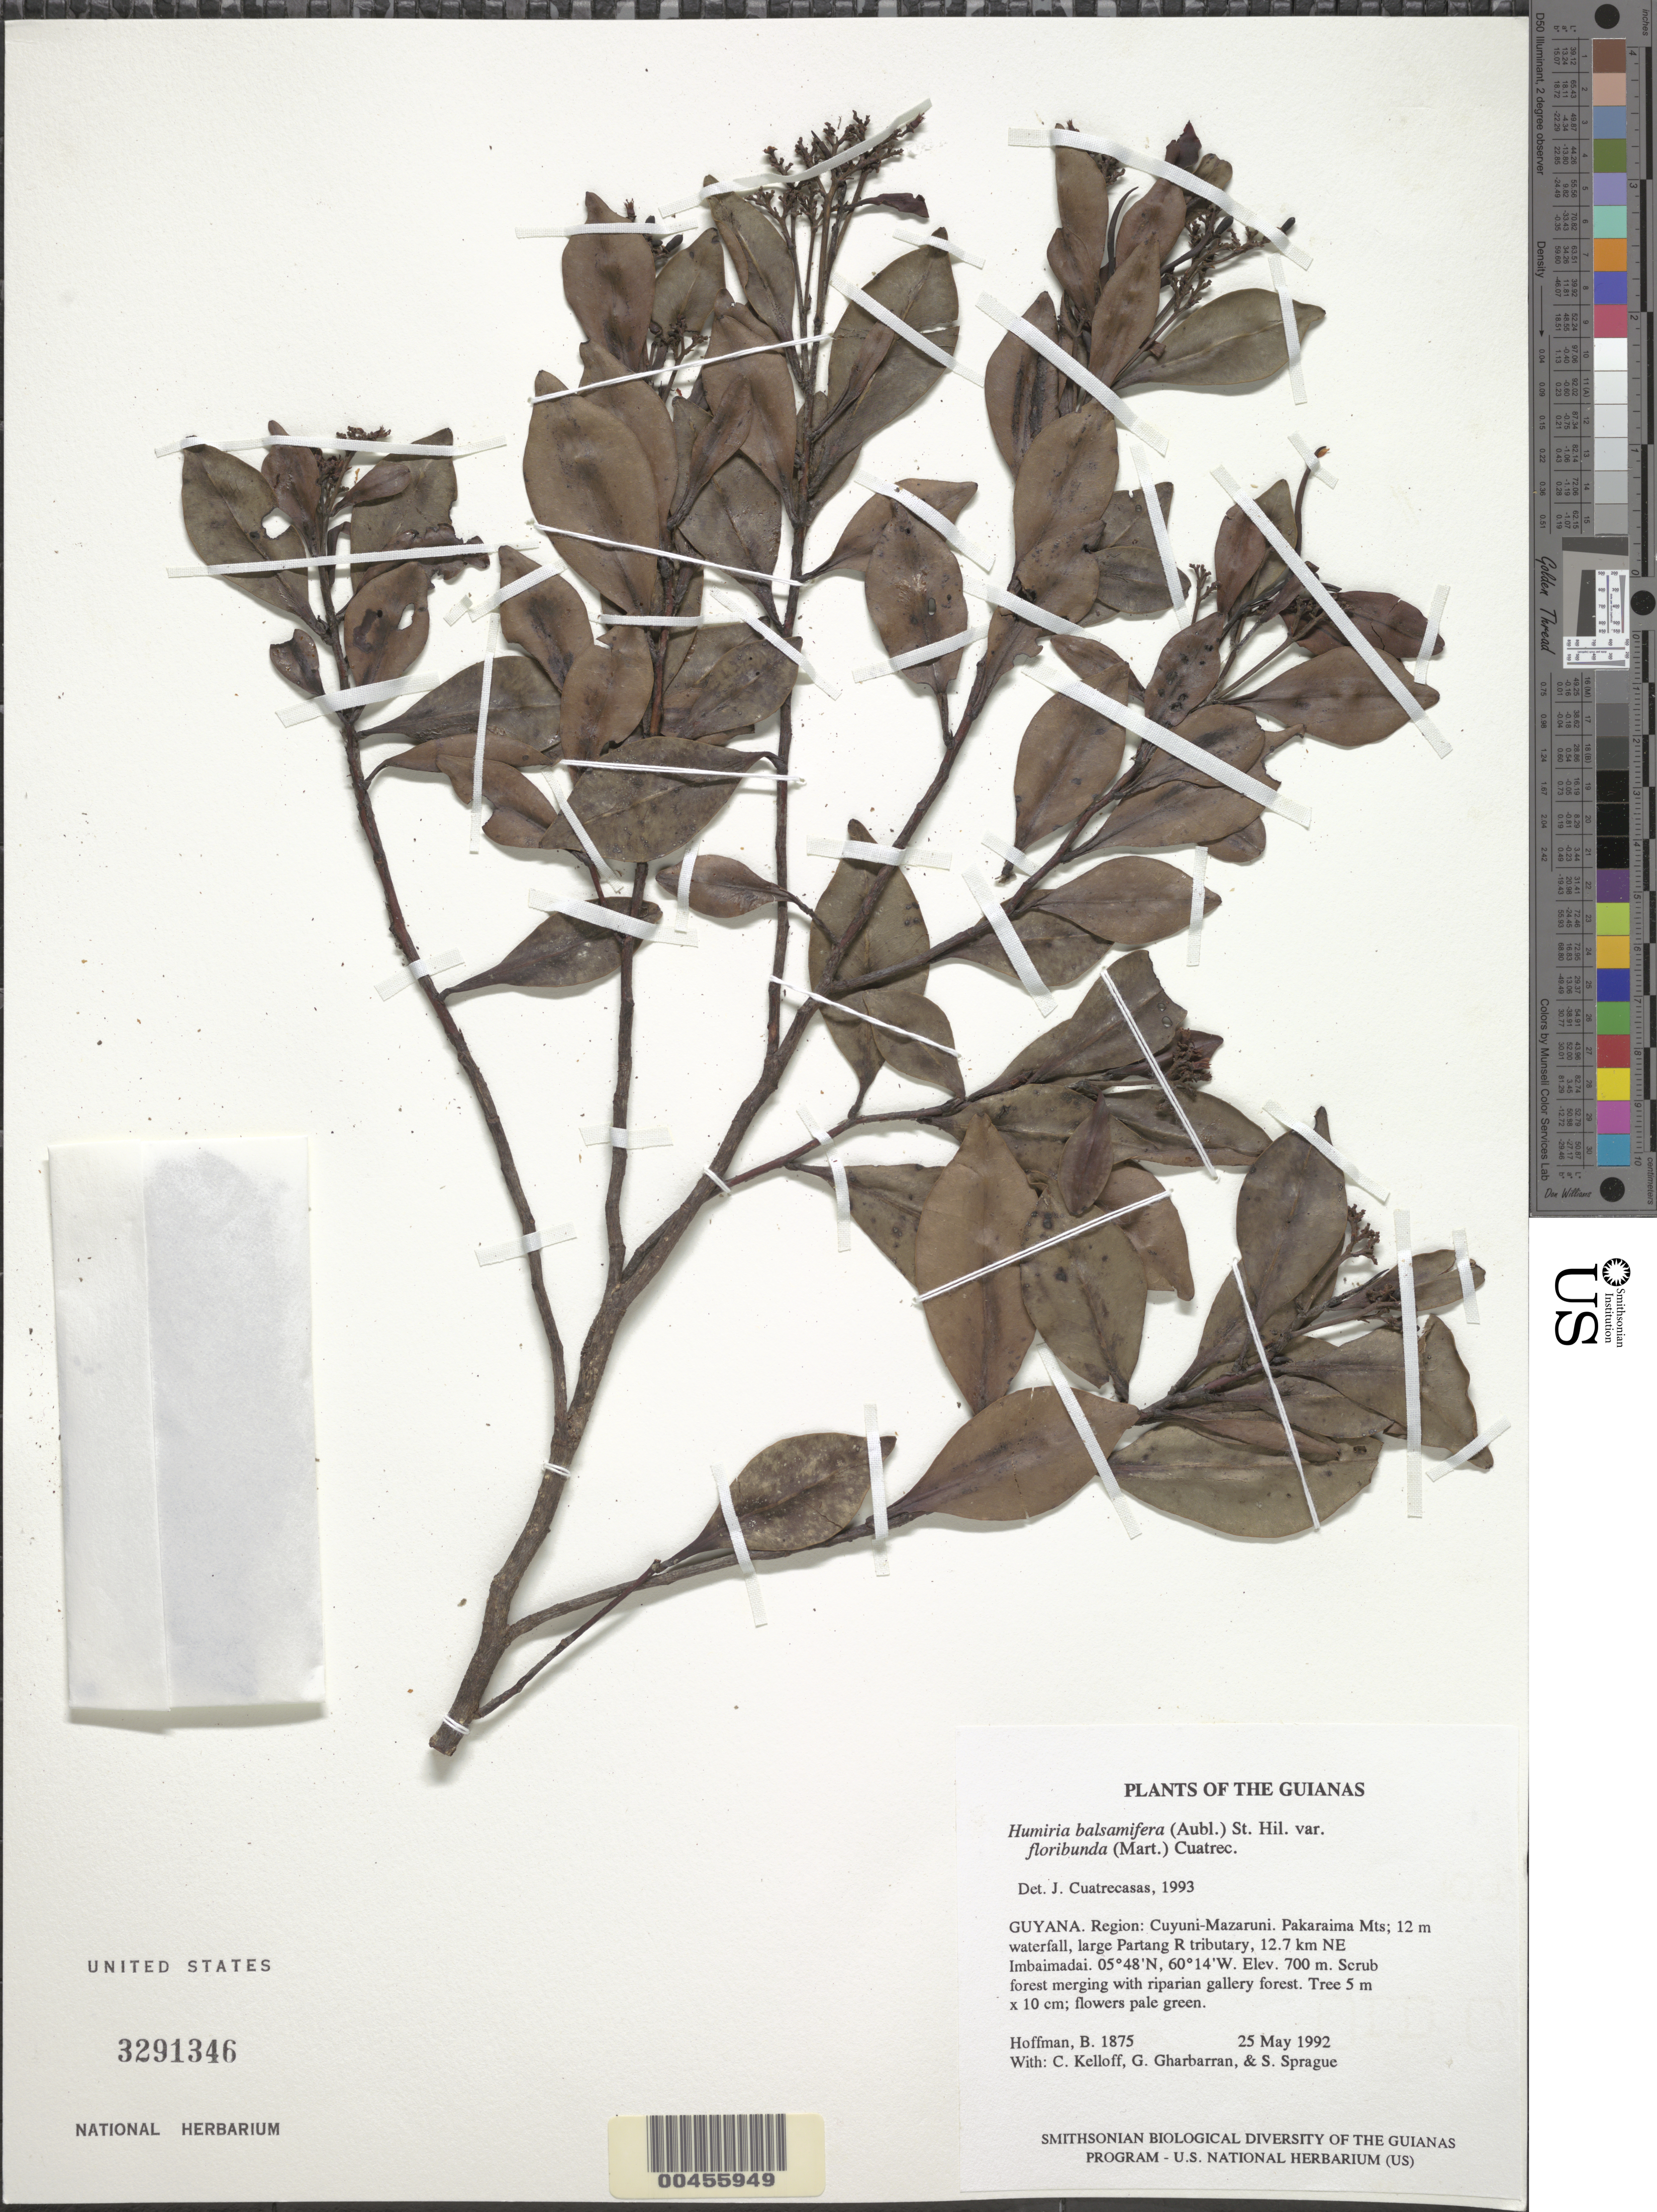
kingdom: Plantae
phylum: Tracheophyta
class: Magnoliopsida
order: Malpighiales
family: Humiriaceae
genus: Humiria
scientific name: Humiria balsamifera var. floribunda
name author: (Mart.) Cuatrec.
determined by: Cuatrecasas, J.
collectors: B. Hoffman, C. L. Kelloff, G. Gharbarran & S. Sprague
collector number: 1875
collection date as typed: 25 May 1992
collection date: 1992-05-25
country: Guyana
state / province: Cuyuni-Mazaruni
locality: Pakaraima Mts; 12 m waterfall, large Partang River tributary, 12.7 km NE of Imbaimadai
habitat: Scrub forest merging with riparian gallery forest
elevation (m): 700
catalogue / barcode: US 3291346